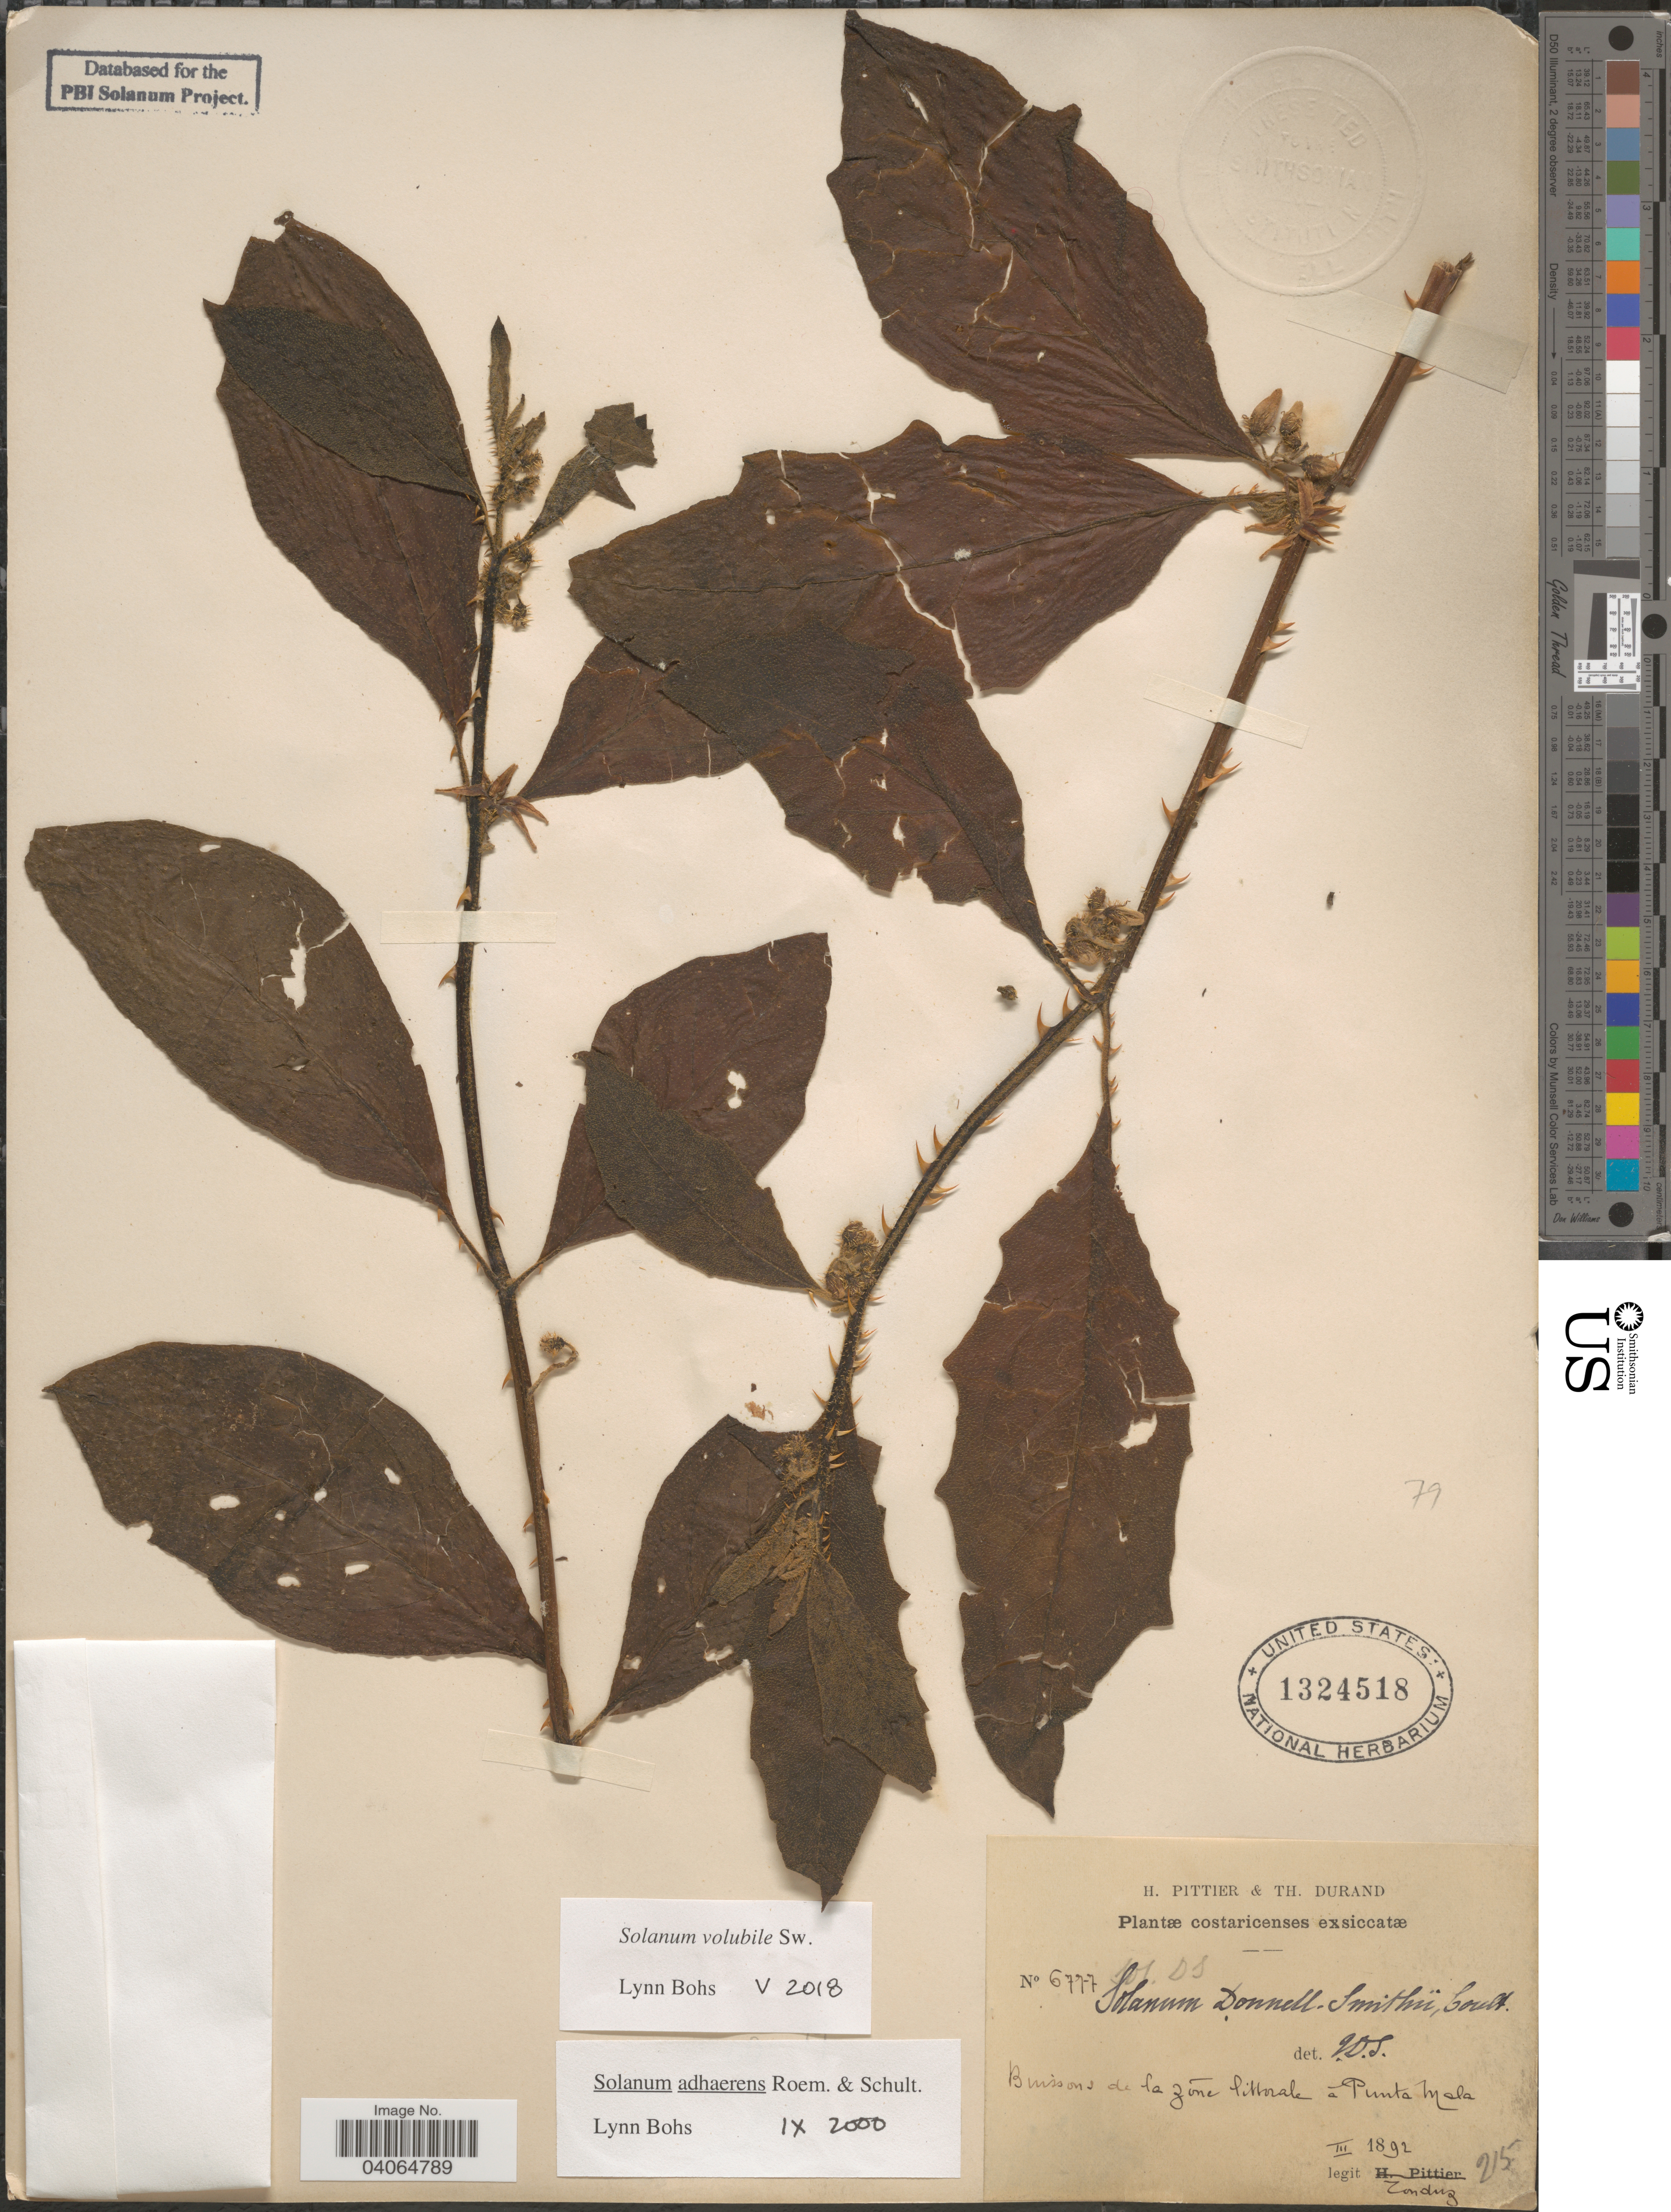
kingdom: Plantae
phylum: Tracheophyta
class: Magnoliopsida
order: Solanales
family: Solanaceae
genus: Solanum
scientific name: Solanum volubile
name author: Sw.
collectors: Tonduz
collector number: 6777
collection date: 1892-03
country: Costa Rica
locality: Buissons de la zóne littorale á Punta Mala.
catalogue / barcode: US 1324518